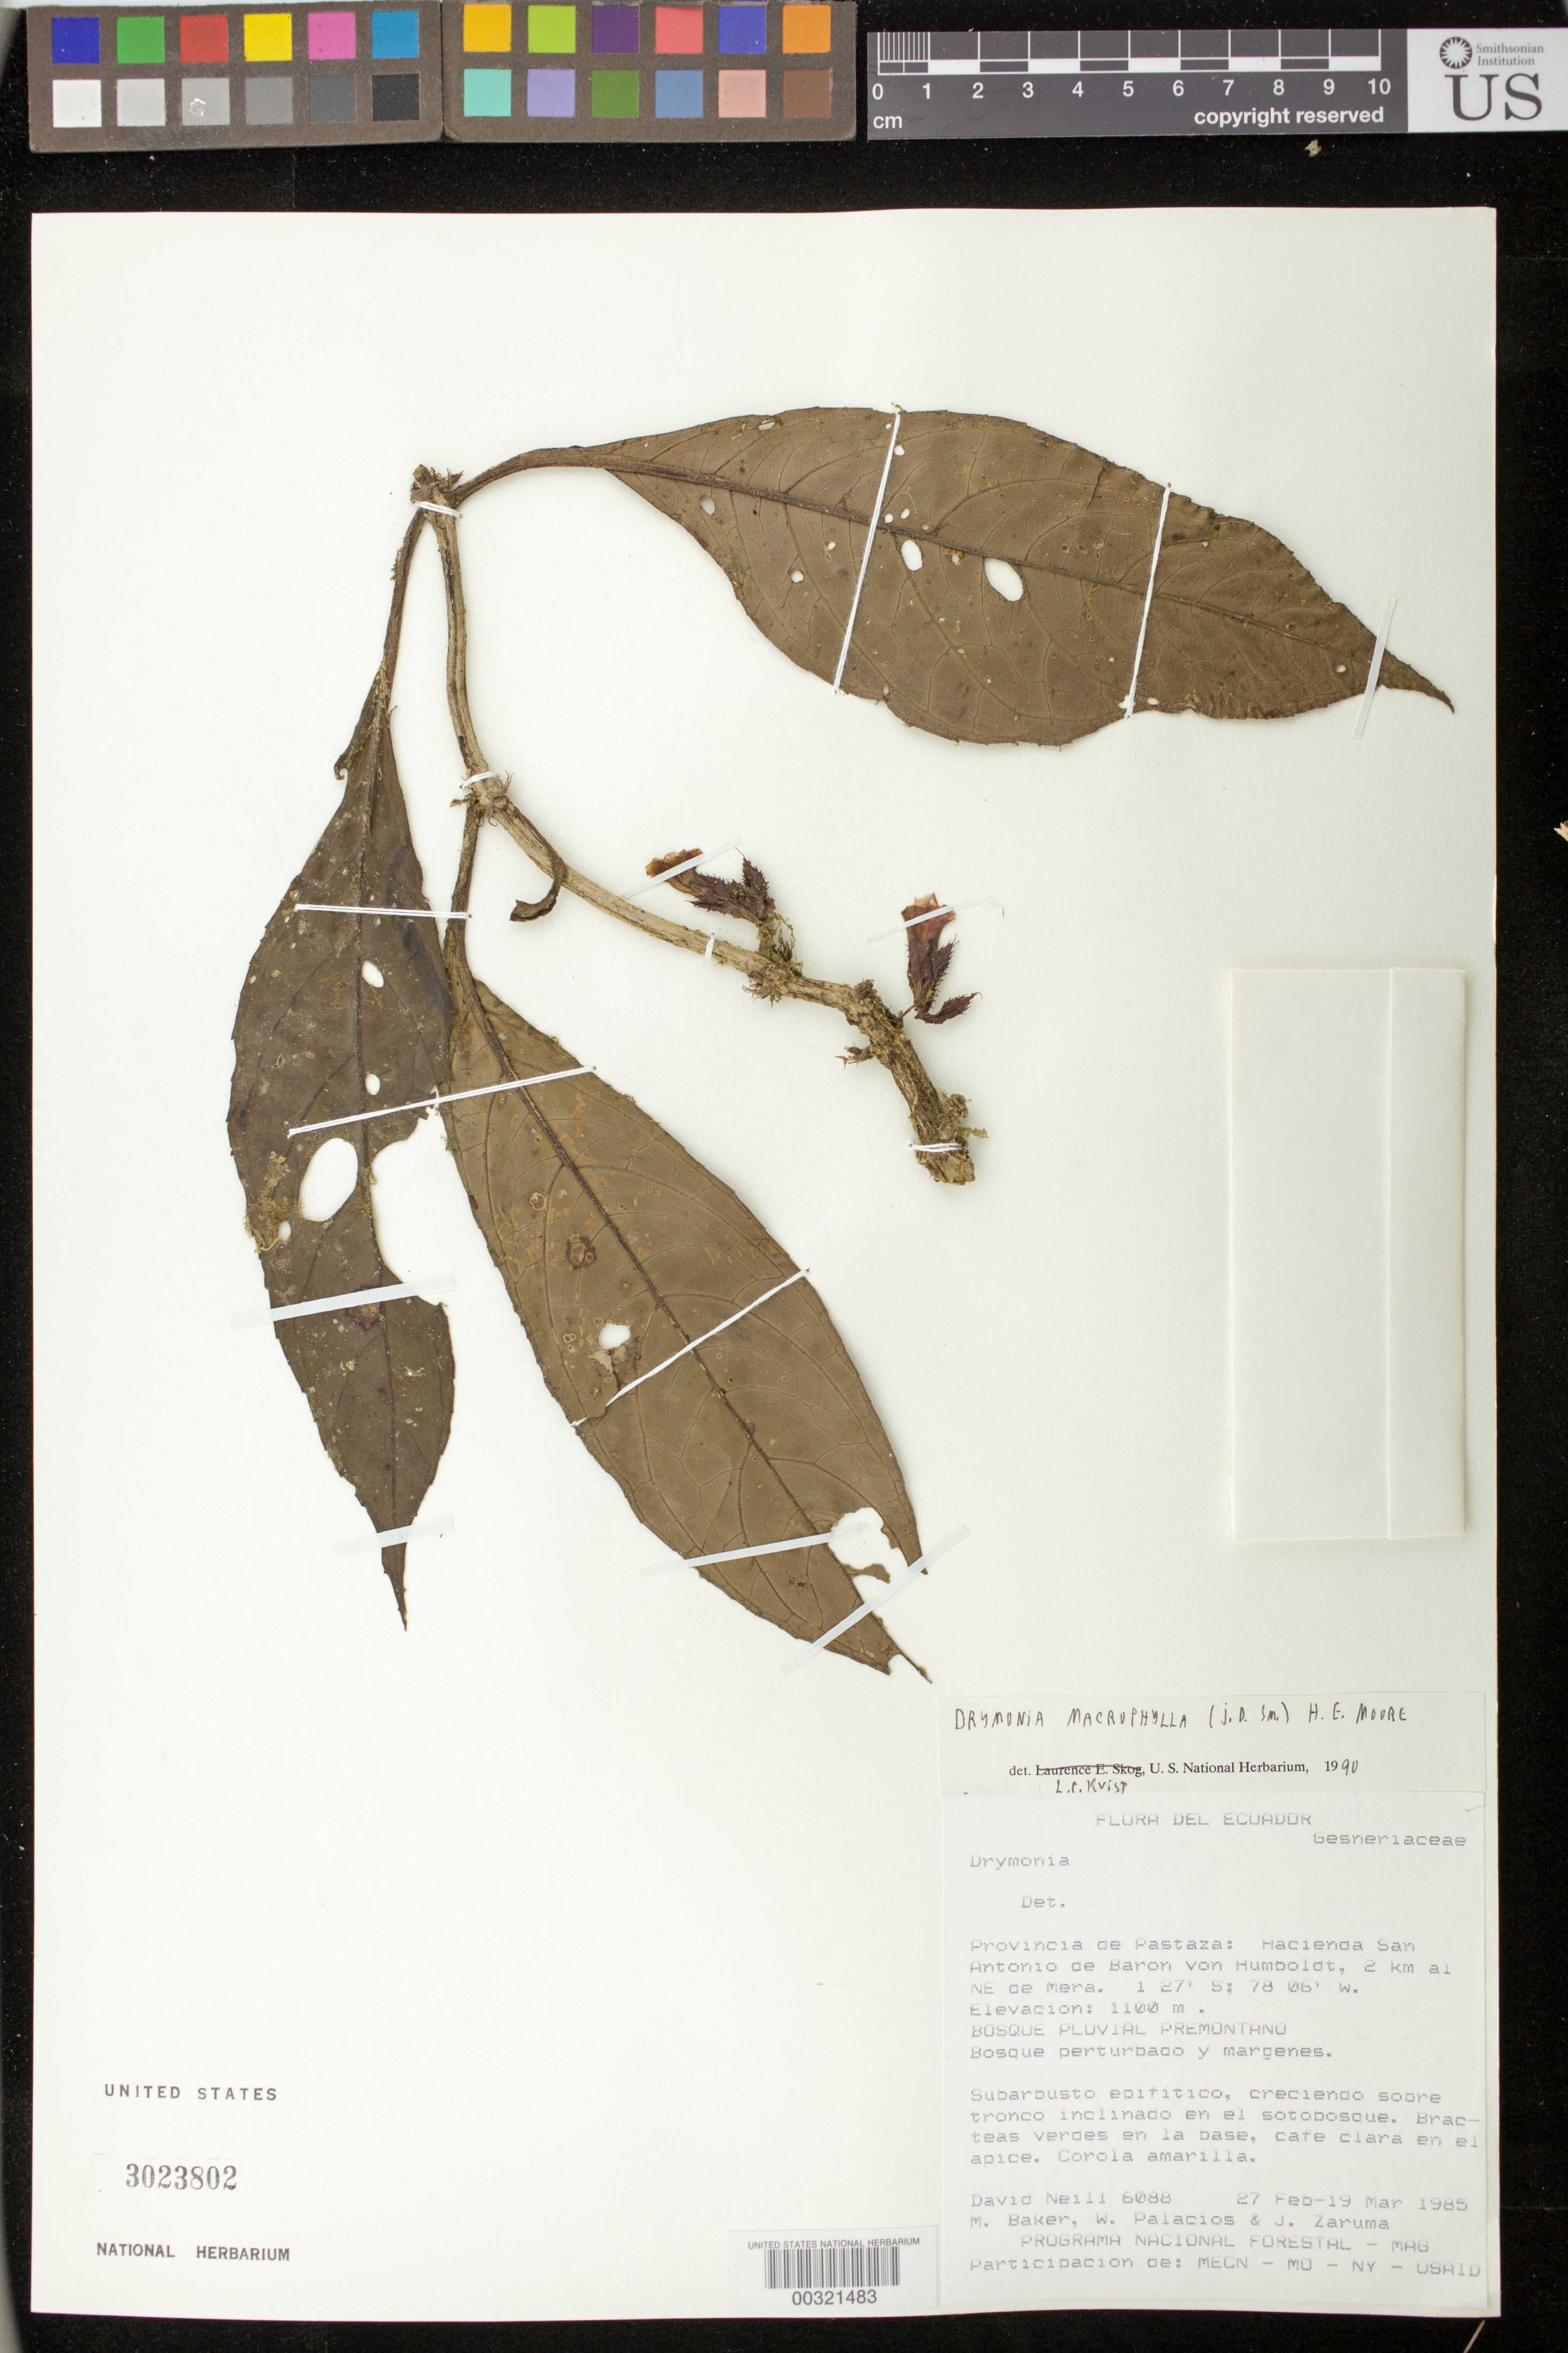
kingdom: Plantae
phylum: Tracheophyta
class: Magnoliopsida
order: Lamiales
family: Gesneriaceae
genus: Drymonia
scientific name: Drymonia macrophylla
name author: (Oerst.) H.E. Moore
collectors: D. A. Neill, M. Baker, W. Palacios & J. Zaruma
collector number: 6088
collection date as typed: Feb-Mar 1985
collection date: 1985-02/1985-03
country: Ecuador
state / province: Pastaza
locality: Hacienda San Antonio de Baron von Humboldt, 2 km NE of Mera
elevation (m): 1100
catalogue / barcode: US 3023802